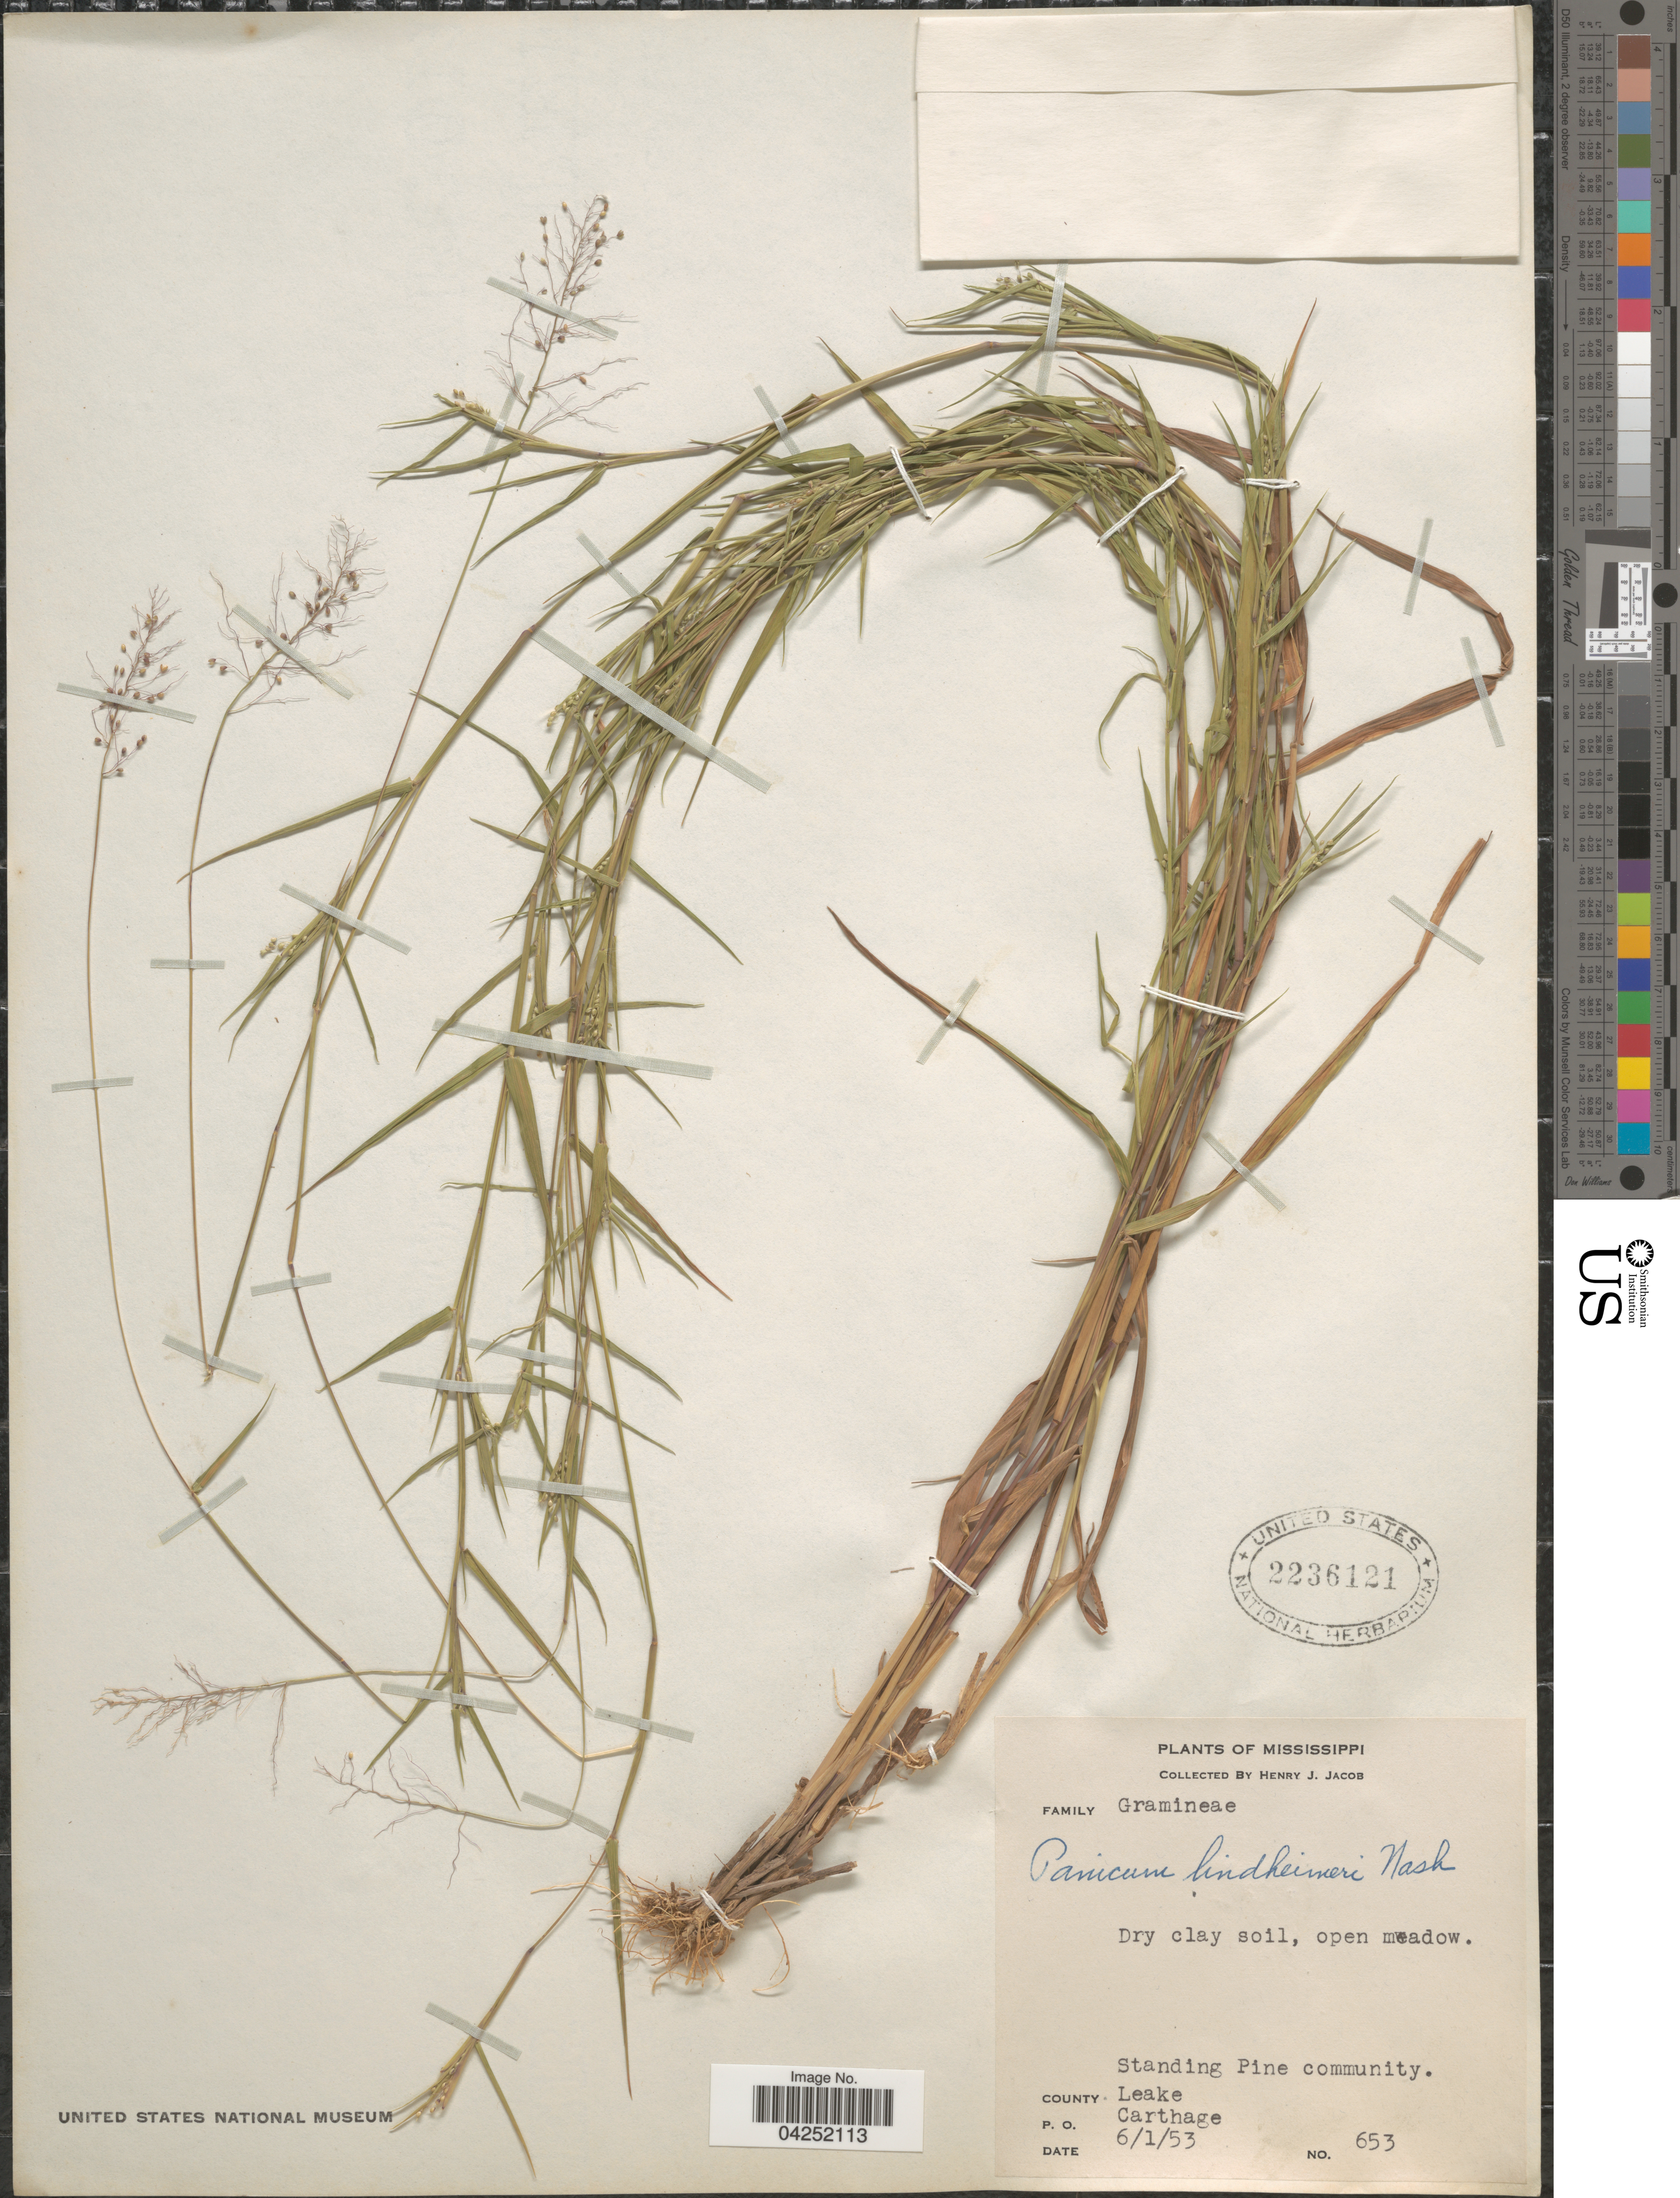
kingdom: Plantae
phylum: Tracheophyta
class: Liliopsida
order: Poales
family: Poaceae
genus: Dichanthelium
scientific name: Dichanthelium acuminatum var. lindheimeri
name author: (Nash) Gould & C.A. Clark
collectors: H. Jacob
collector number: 653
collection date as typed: Transcribed d/m/y: 1/6/53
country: United States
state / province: Mississippi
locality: Dry clay soil, open meadow. Standing Pine community. County Leake. P. O. Carthage.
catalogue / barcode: US 2236121